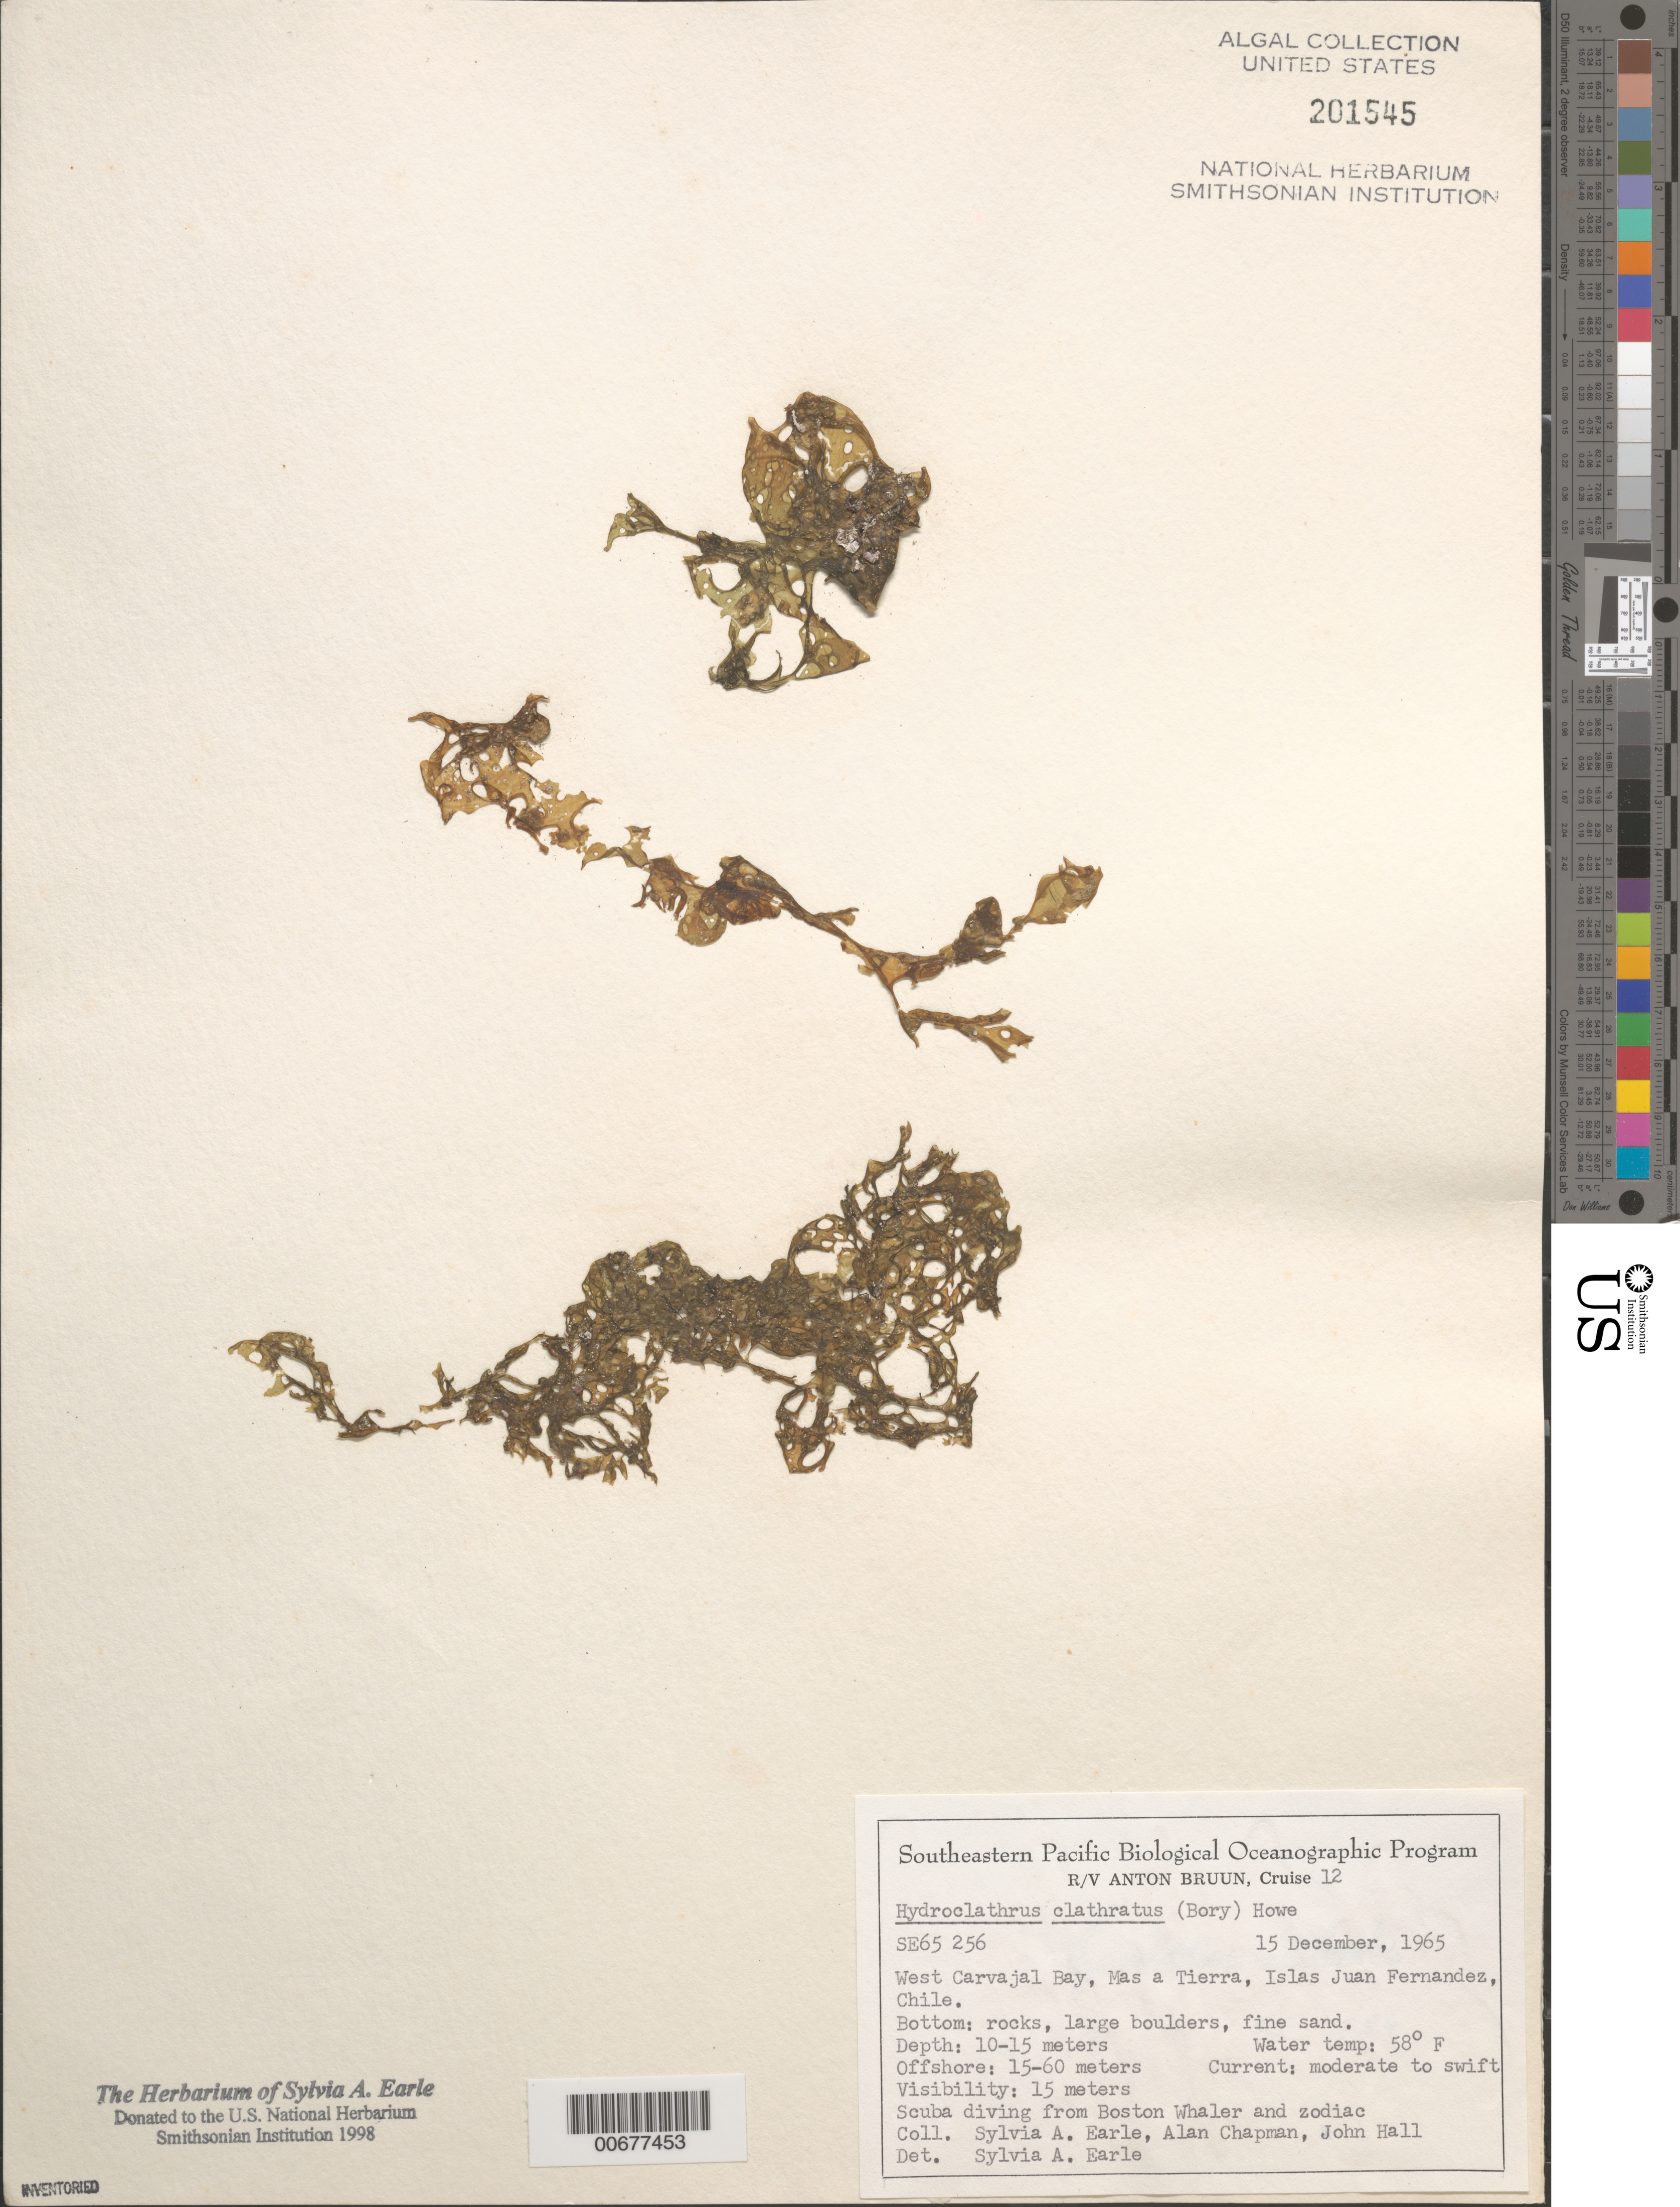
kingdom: Chromista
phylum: Ochrophyta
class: Phaeophyceae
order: Scytosiphonales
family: Scytosiphonaceae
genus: Hydroclathrus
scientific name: Hydroclathrus clathratus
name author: (C. Agardh) M. Howe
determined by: Earle, S. A.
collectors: S. A. Earle, A. Chapman & J. Hall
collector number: SE 65256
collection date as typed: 15 Dec 1965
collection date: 1965-12-15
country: Chile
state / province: Valparaíso (V)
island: Isla Más a Tierra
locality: West Carvajal Bay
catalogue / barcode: US 201545